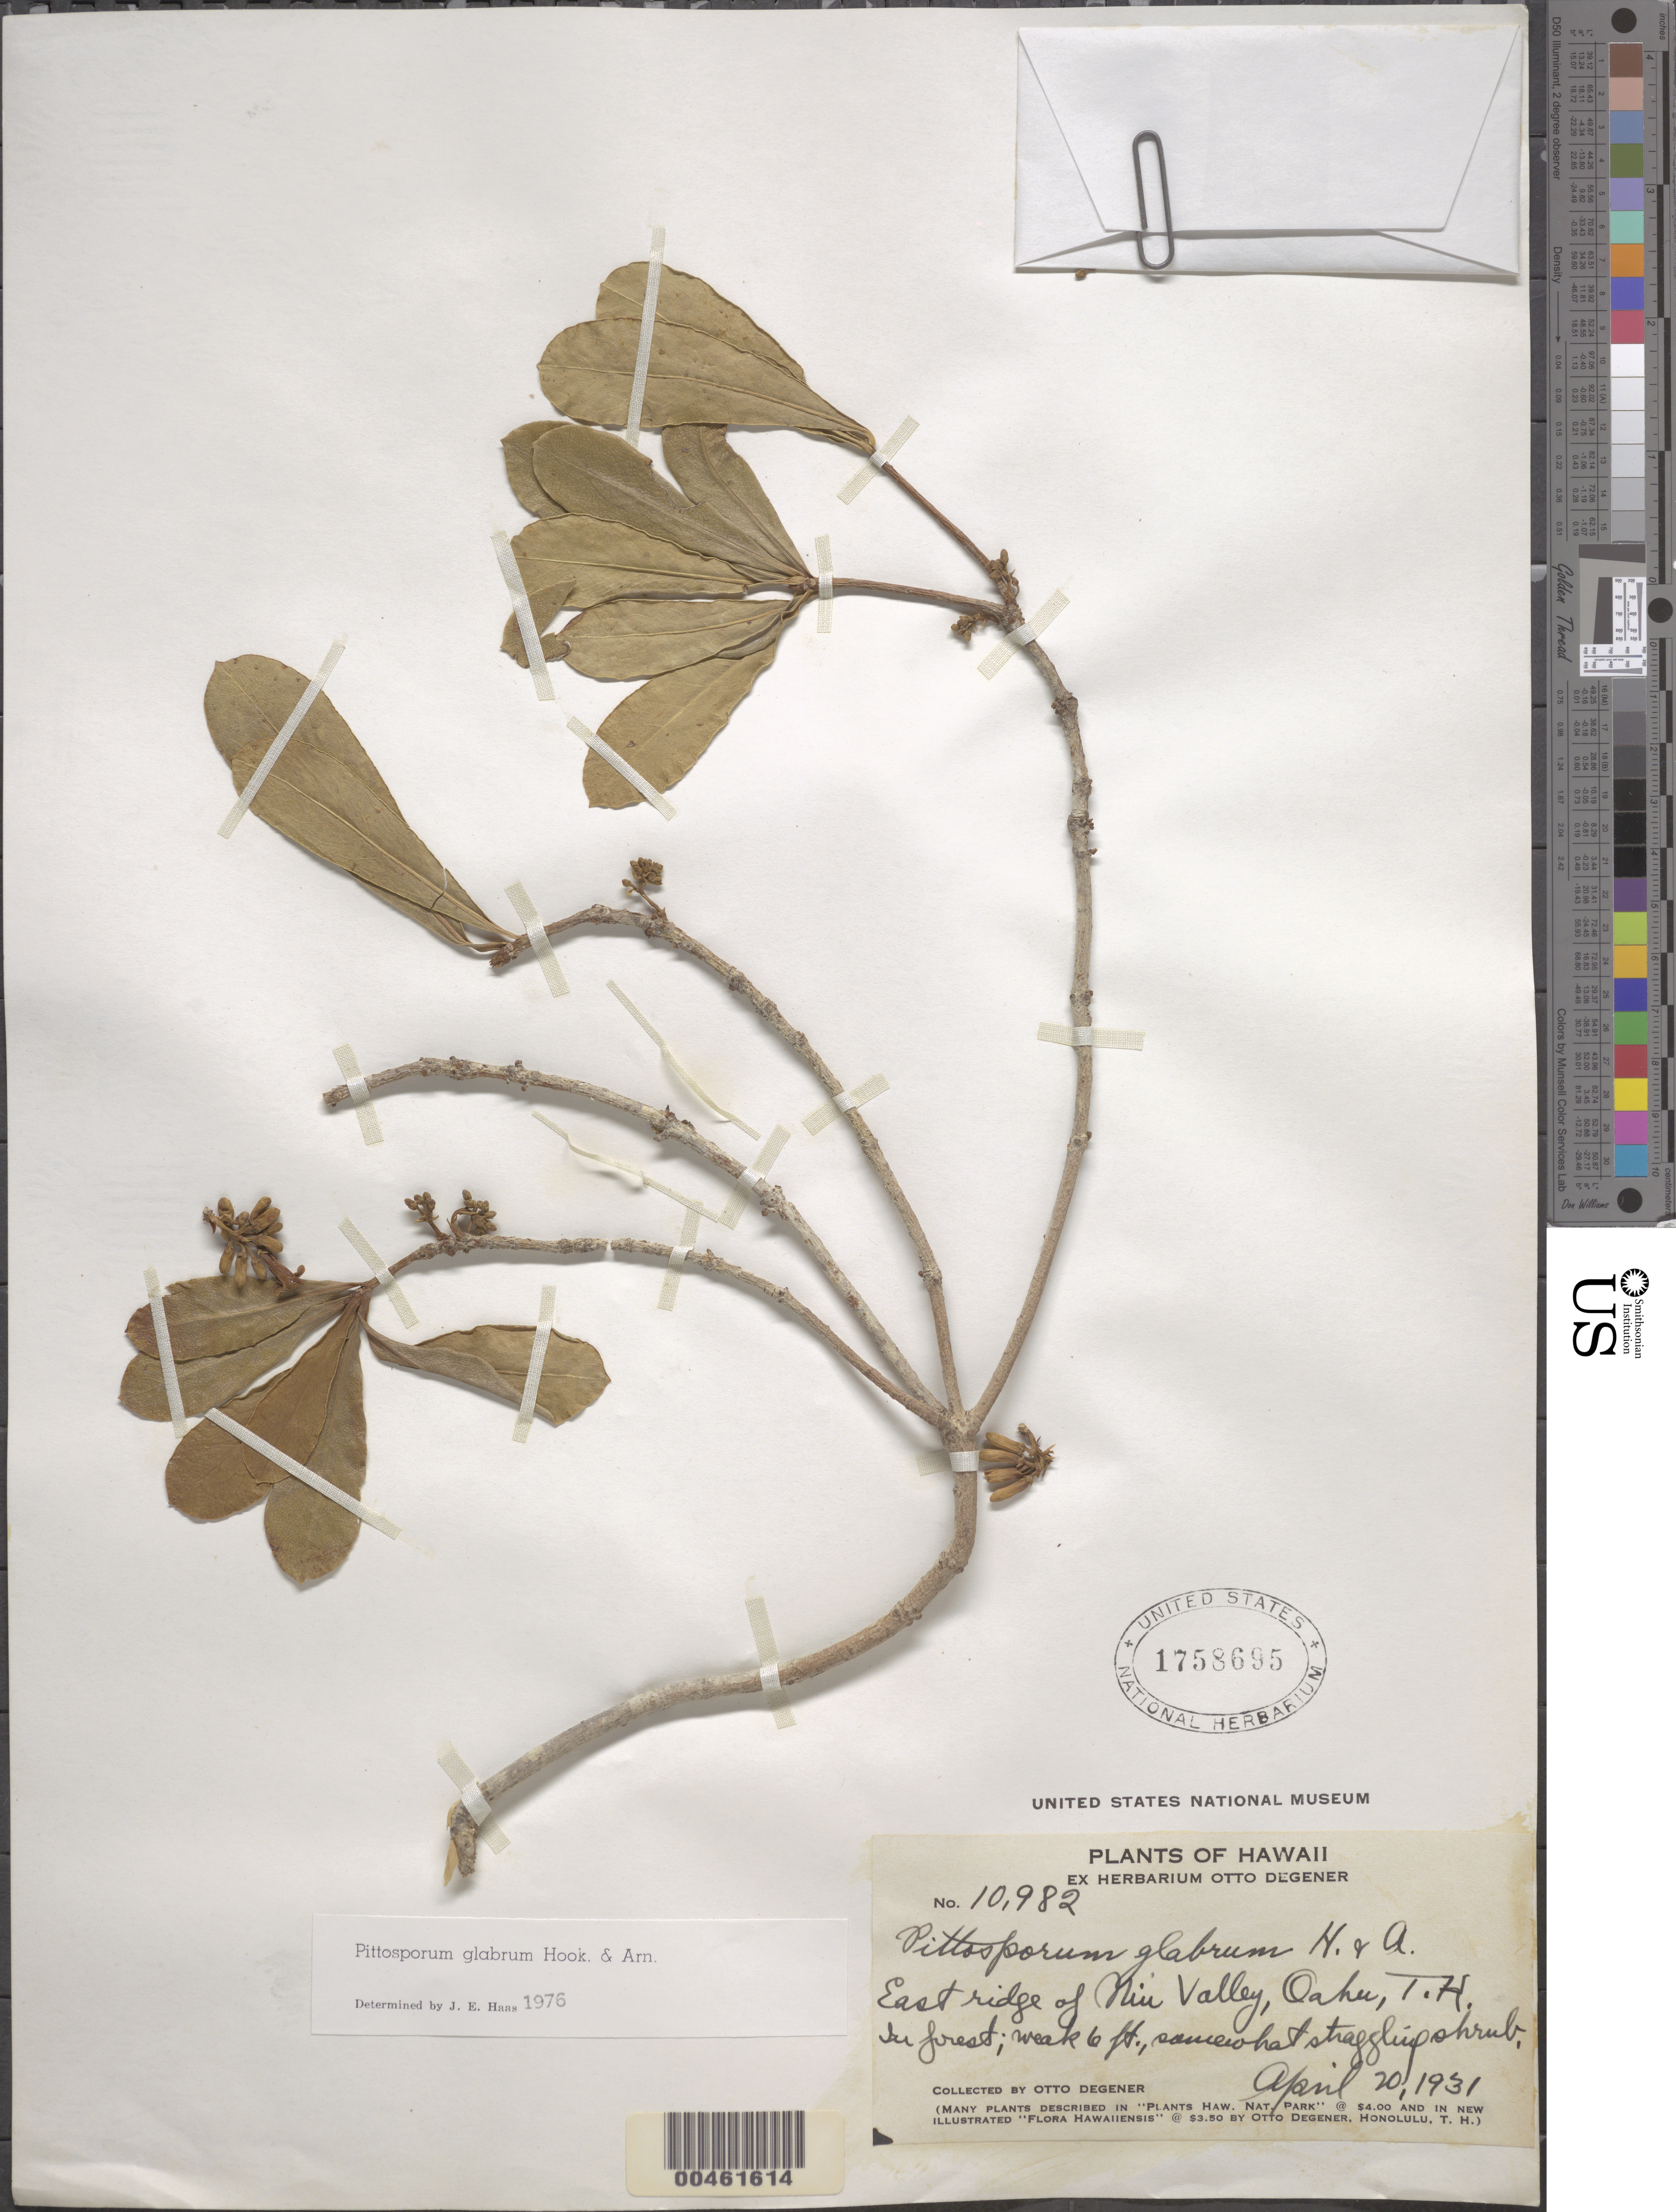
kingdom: Plantae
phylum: Tracheophyta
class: Magnoliopsida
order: Apiales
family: Pittosporaceae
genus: Pittosporum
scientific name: Pittosporum glabrum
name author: Hook. & Arn.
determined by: Haas, J. E.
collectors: O. Degener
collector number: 10982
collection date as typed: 20 Apr 1931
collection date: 1931-04-20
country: United States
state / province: Hawaii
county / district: Honolulu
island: Oahu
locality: E ridge of Niu Valley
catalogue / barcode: US 1758695